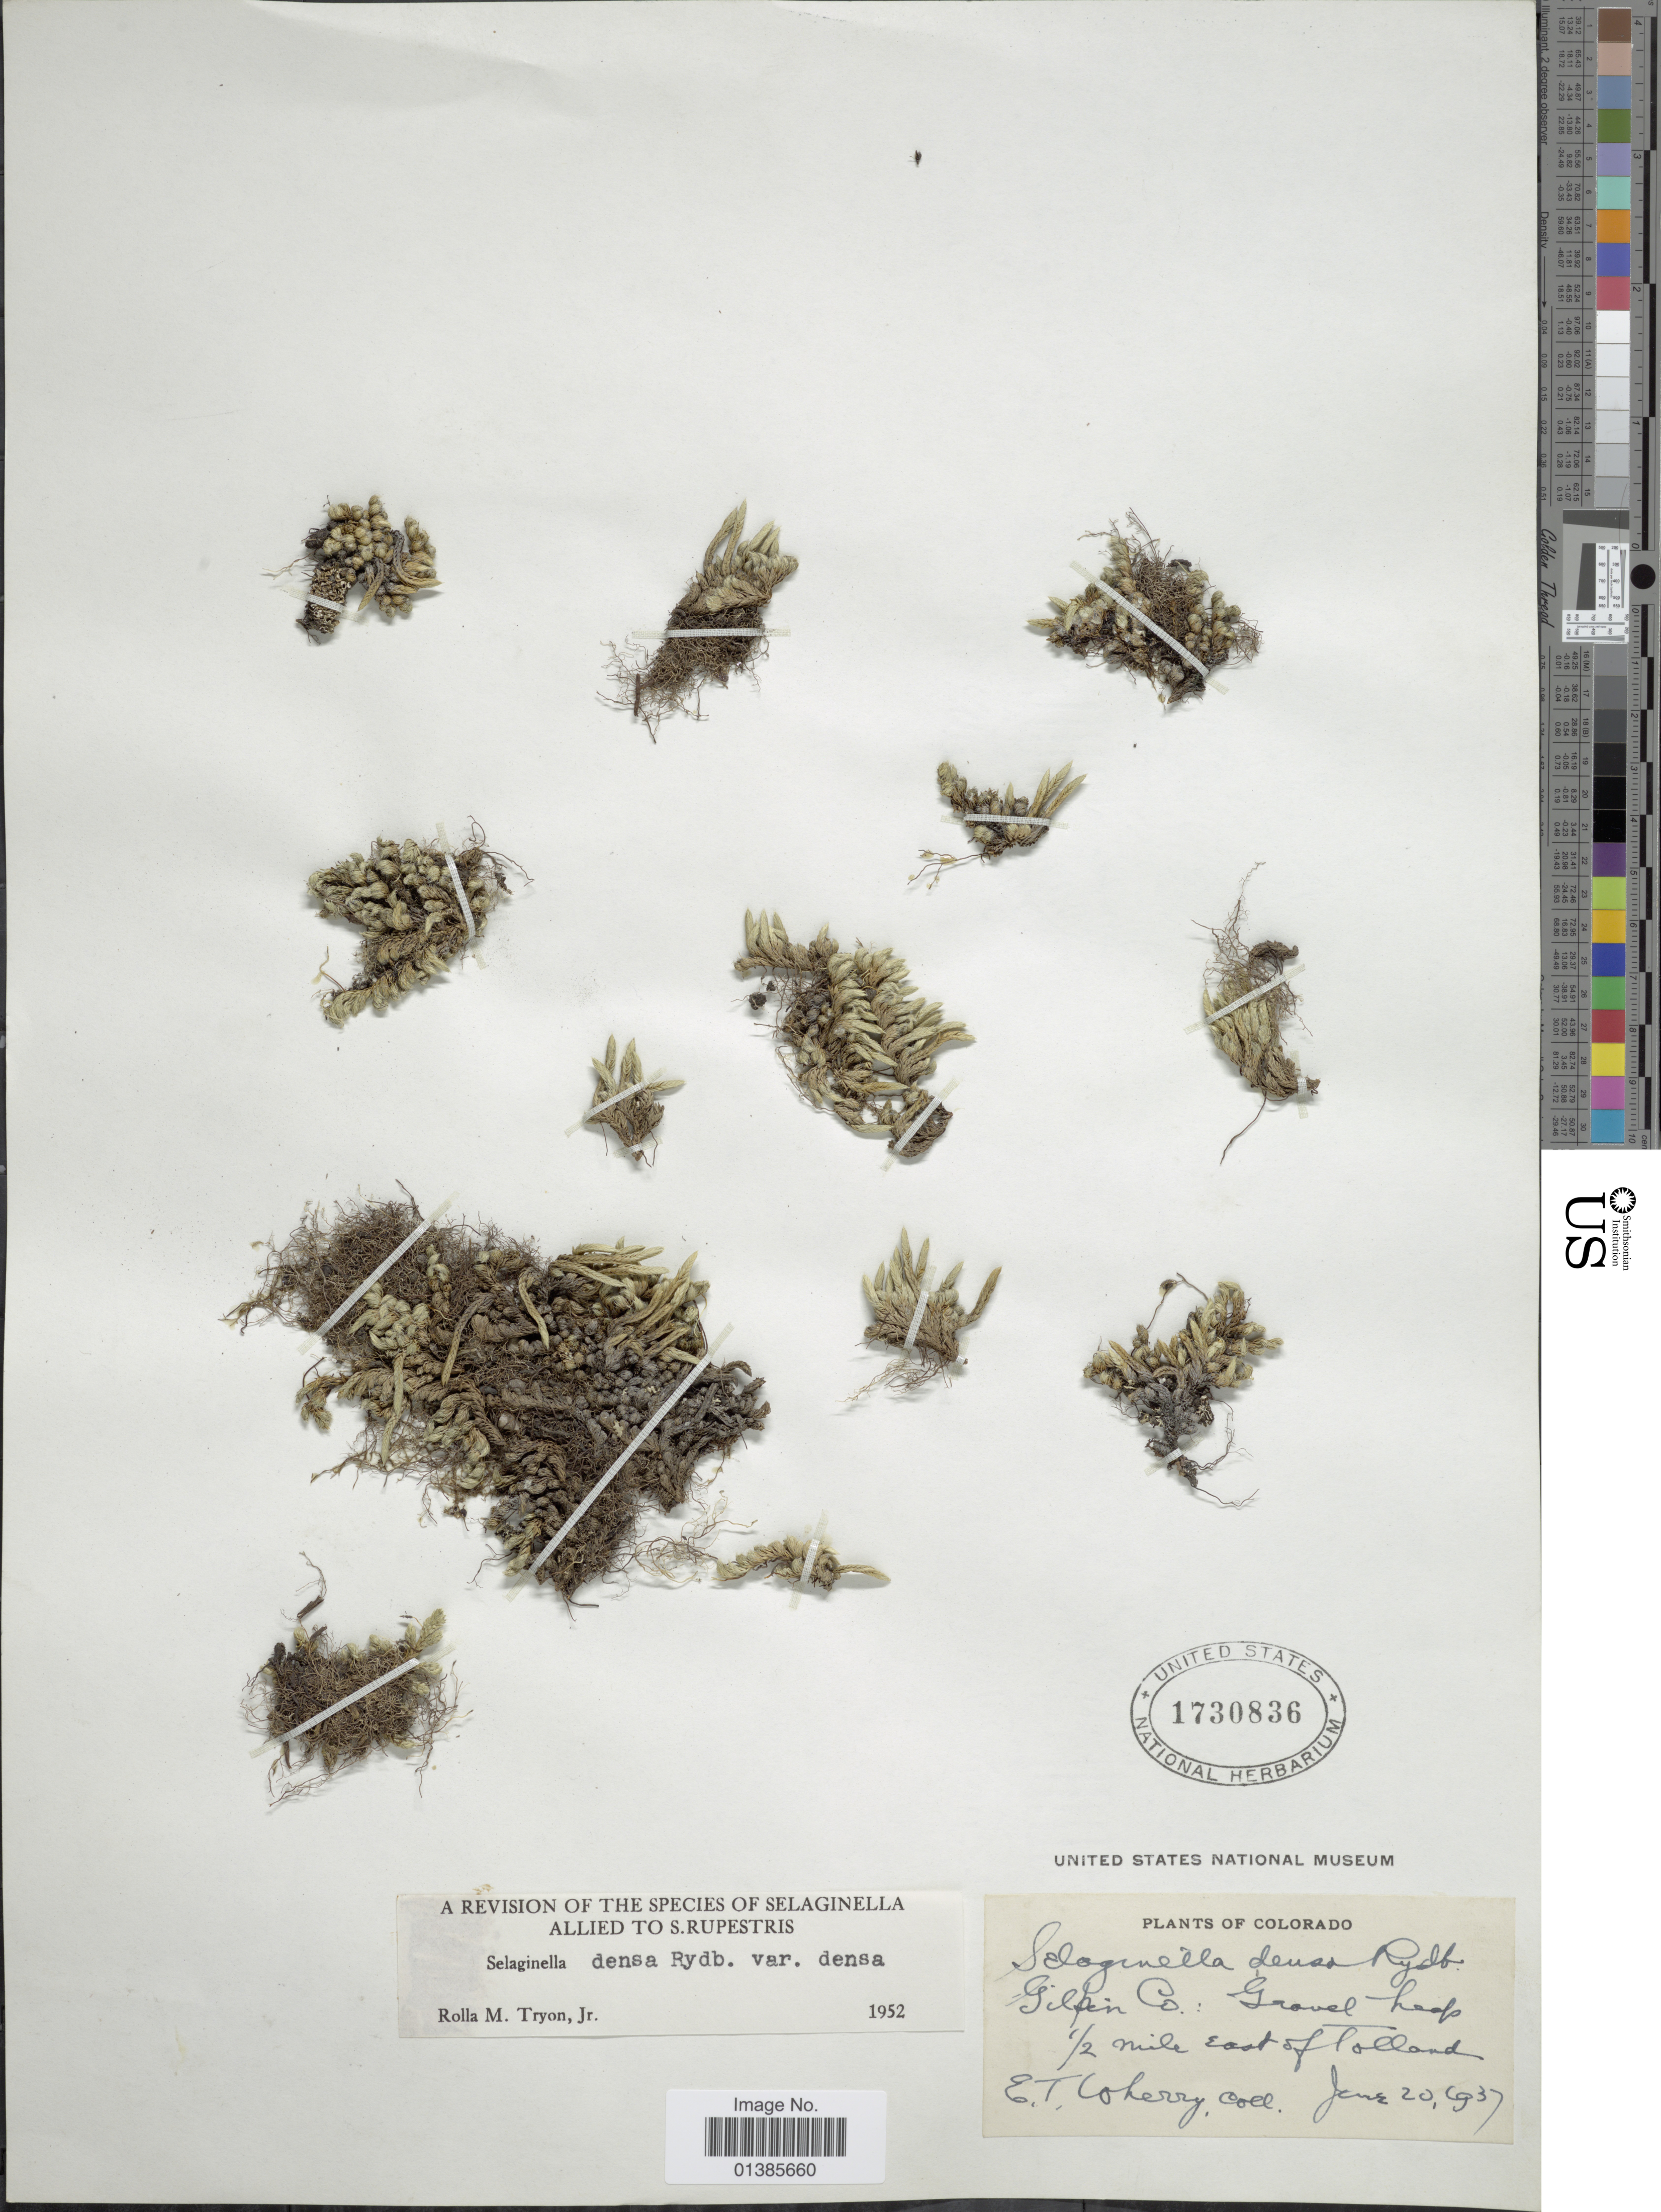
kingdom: Plantae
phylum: Tracheophyta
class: Lycopodiopsida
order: Selaginellales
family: Selaginellaceae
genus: Selaginella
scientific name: Selaginella densa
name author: Rydb.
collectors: E. T. Wherry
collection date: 1937-06-20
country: United States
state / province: Colorado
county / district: Gilpin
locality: Gilpin Co.: Gravel head ½ mile east of Tolland.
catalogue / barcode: US 1730836